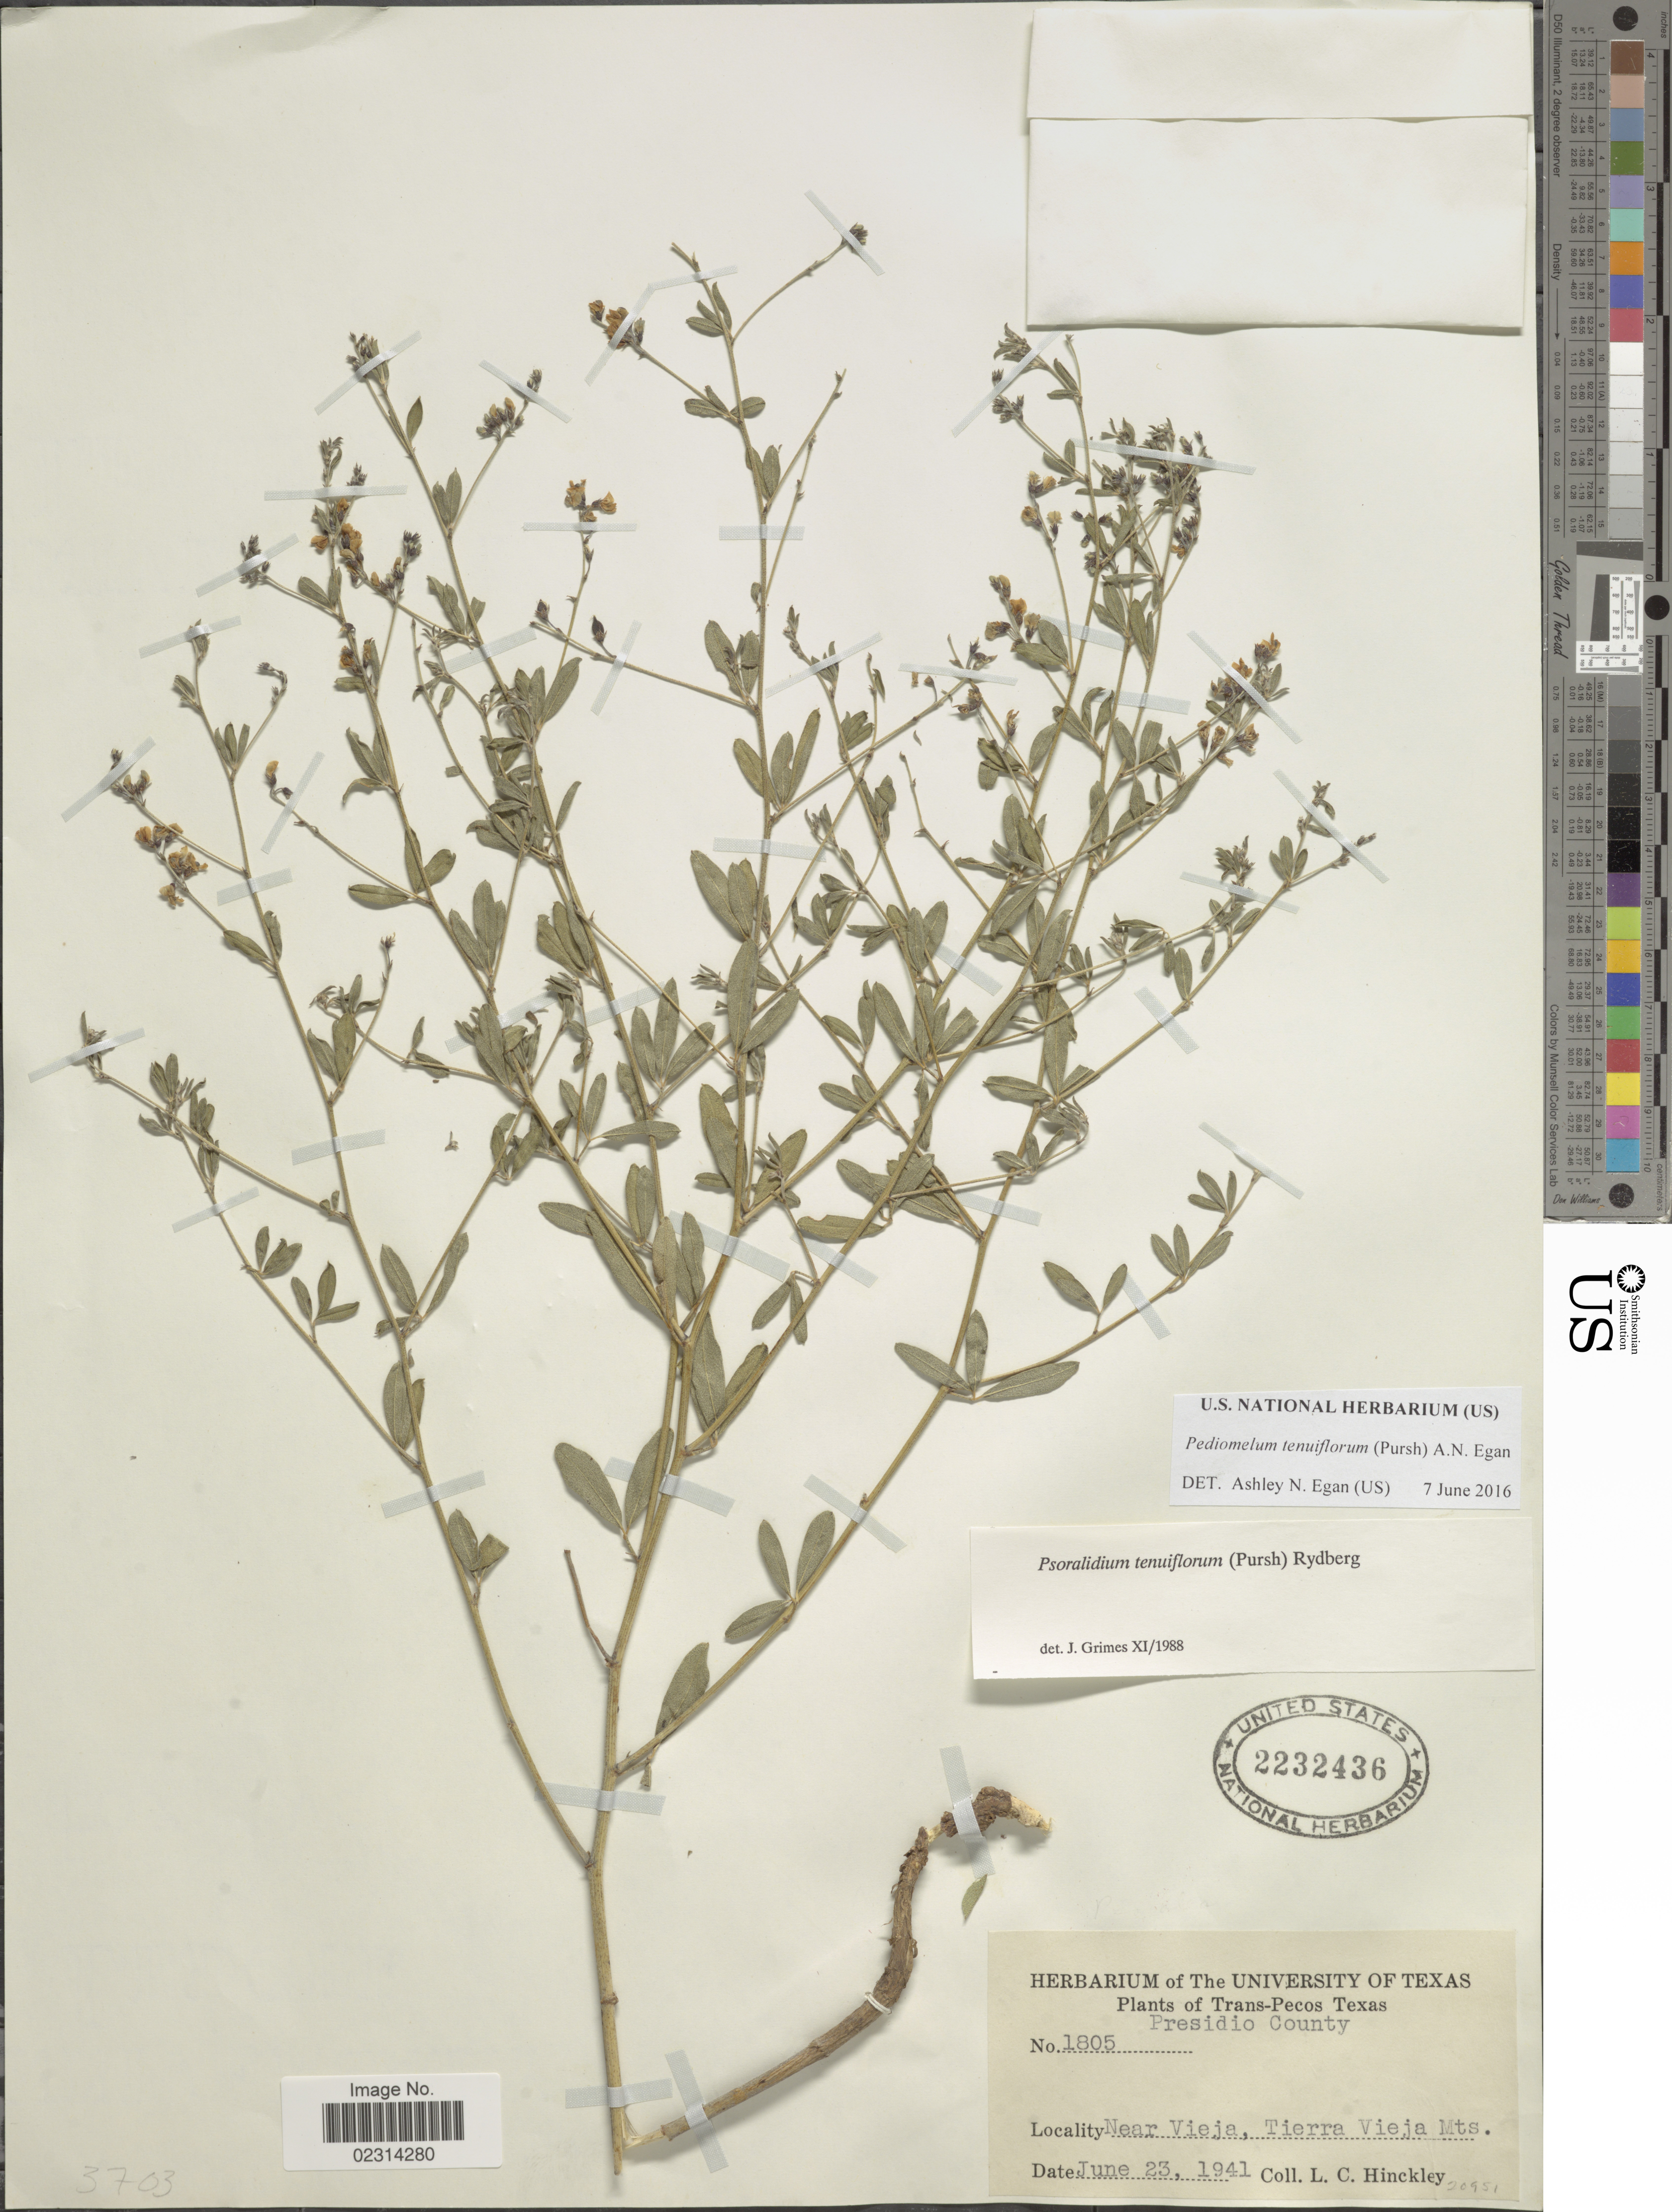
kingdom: Plantae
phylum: Tracheophyta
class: Magnoliopsida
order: Fabales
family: Fabaceae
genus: Psoralidium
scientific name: Psoralidium tenuiflorum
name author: (Pursh) Rydb.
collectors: L. Hinckley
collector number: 1805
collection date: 1941-06-23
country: United States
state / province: Texas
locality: Trans-Pecos Texas. Presidio County. Near Vieja, Tierra Vieja Mts.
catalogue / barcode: US 2232436